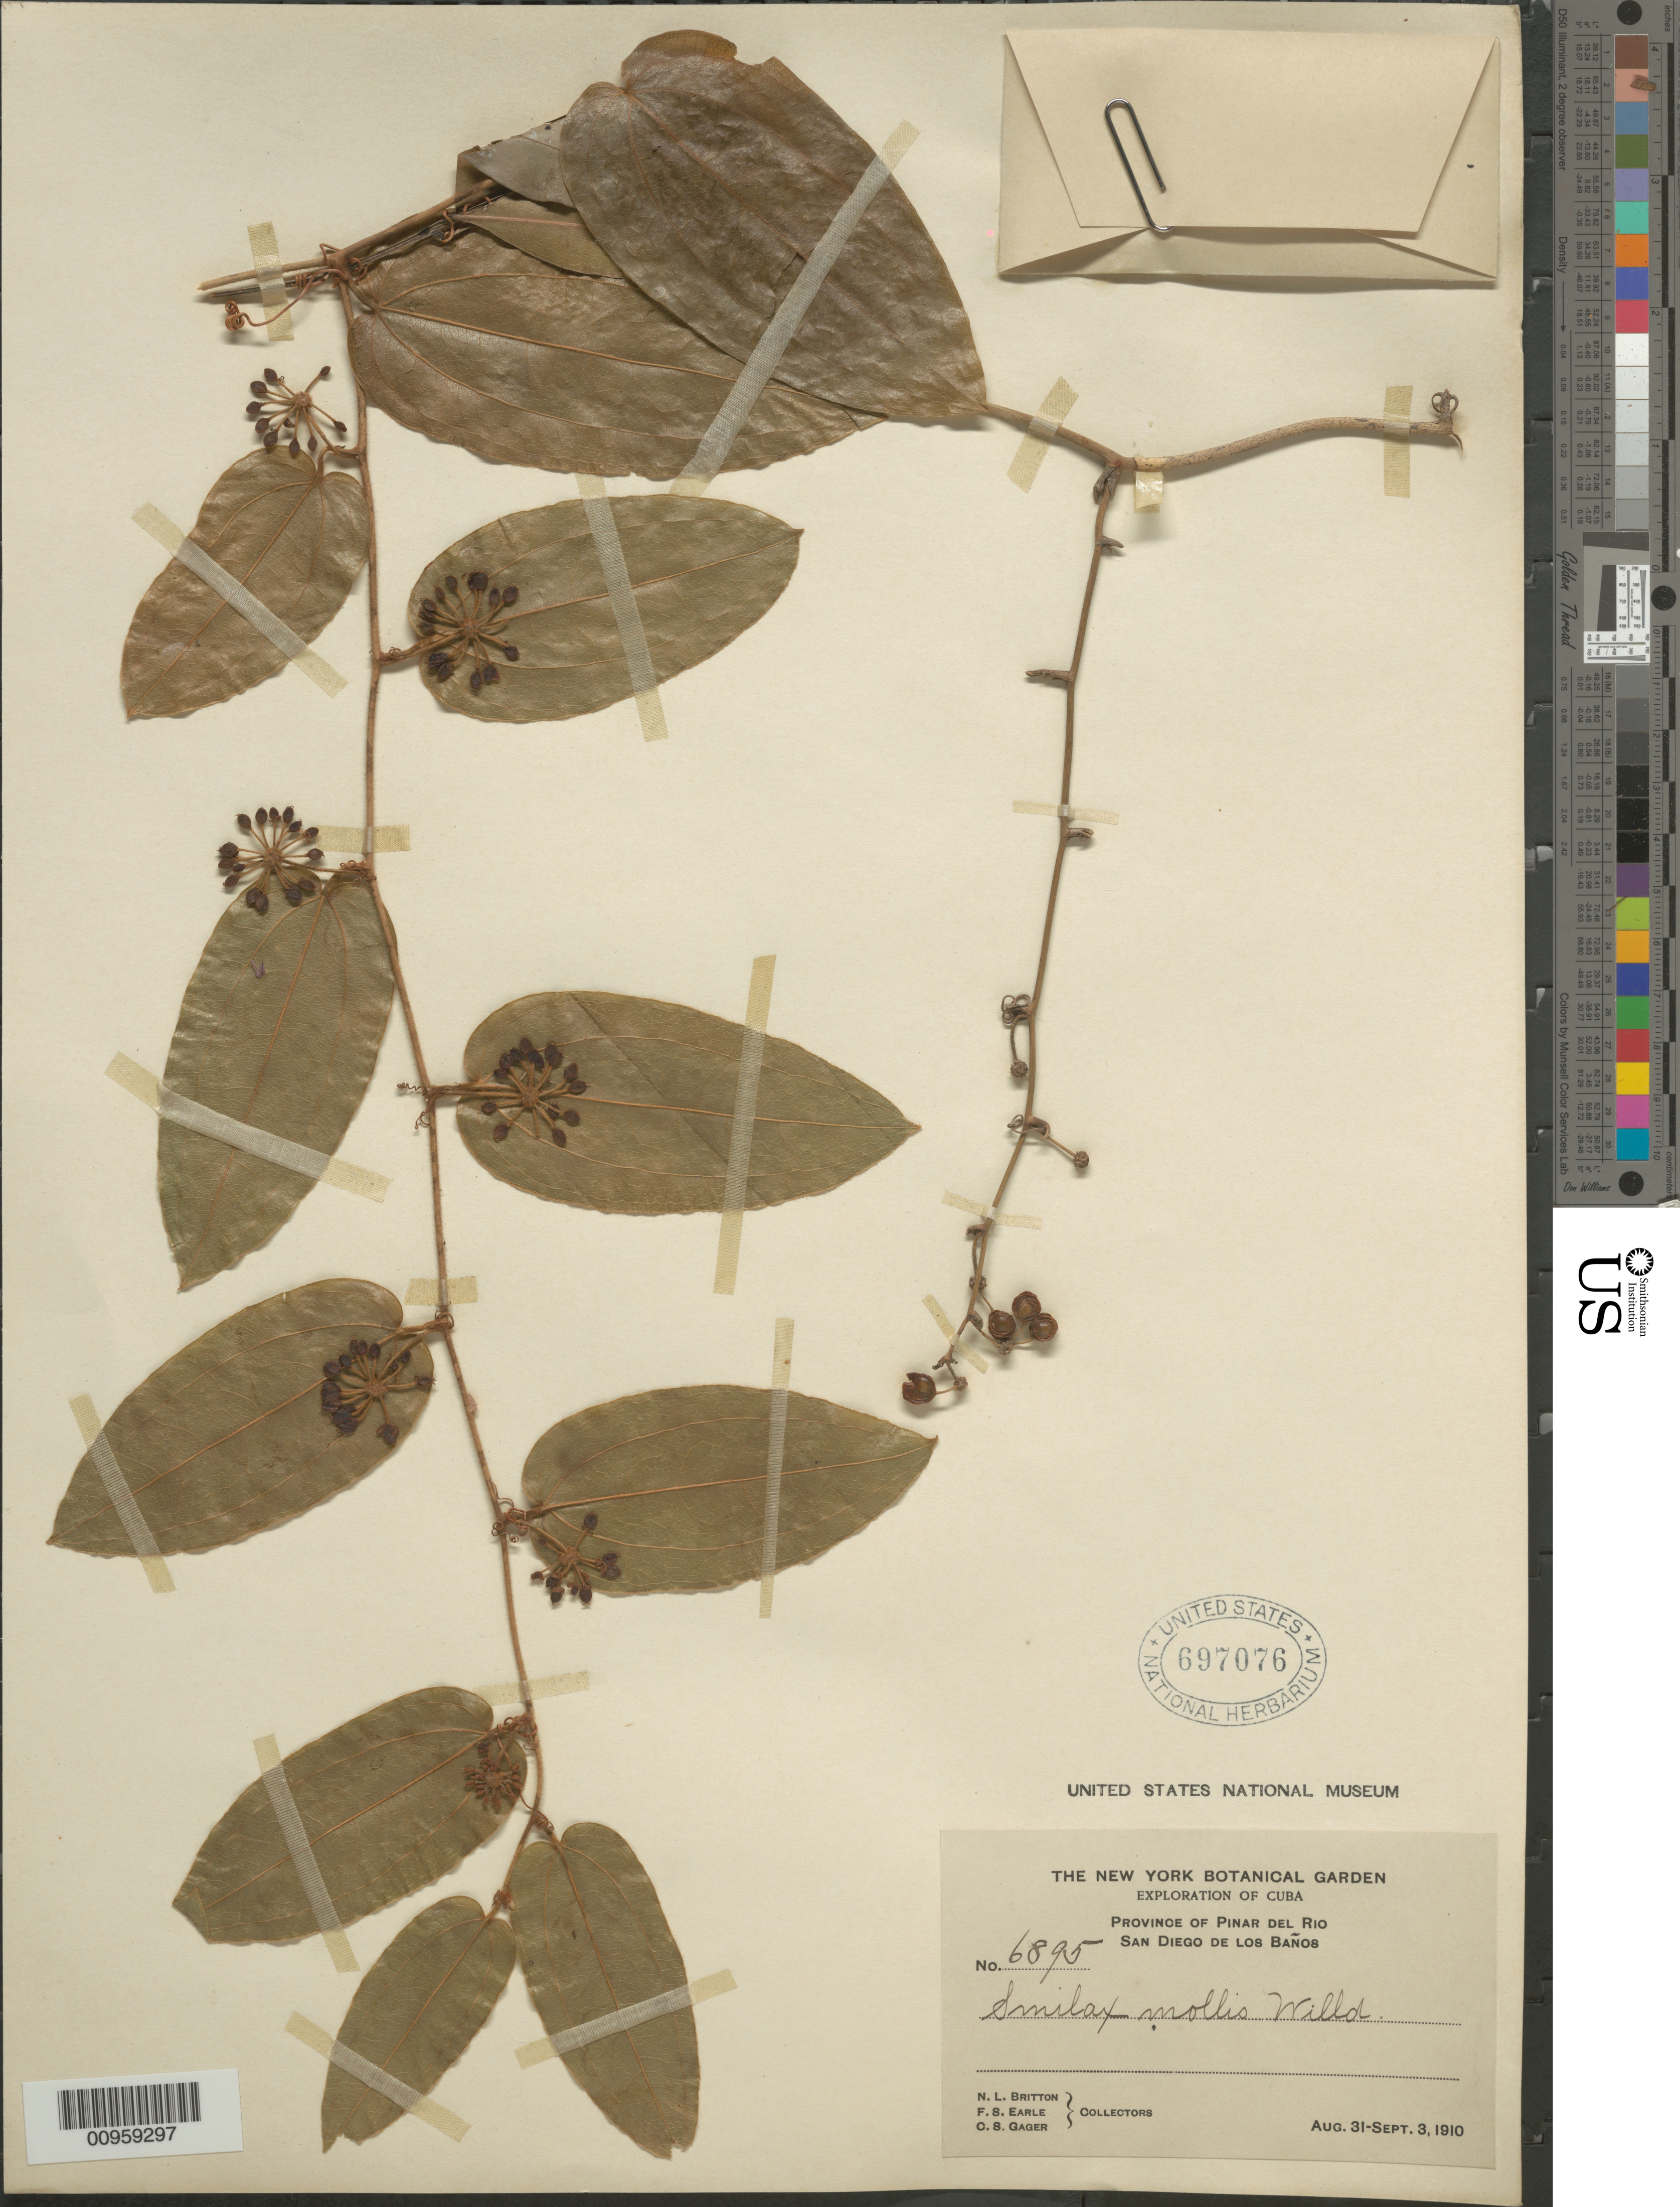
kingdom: Plantae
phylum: Tracheophyta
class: Liliopsida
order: Liliales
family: Smilacaceae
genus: Smilax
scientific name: Smilax mollis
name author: Humb. & Bonpl. ex Willd.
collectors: N. Britton, F. S. Earle & C. Gager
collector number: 6895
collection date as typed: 31 Aug 1910 to 03 Sep 1910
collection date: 1910-08-31/1910-09-03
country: Cuba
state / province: Pinar del Rio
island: Cuba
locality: San Diego de los Baños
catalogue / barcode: US 697076